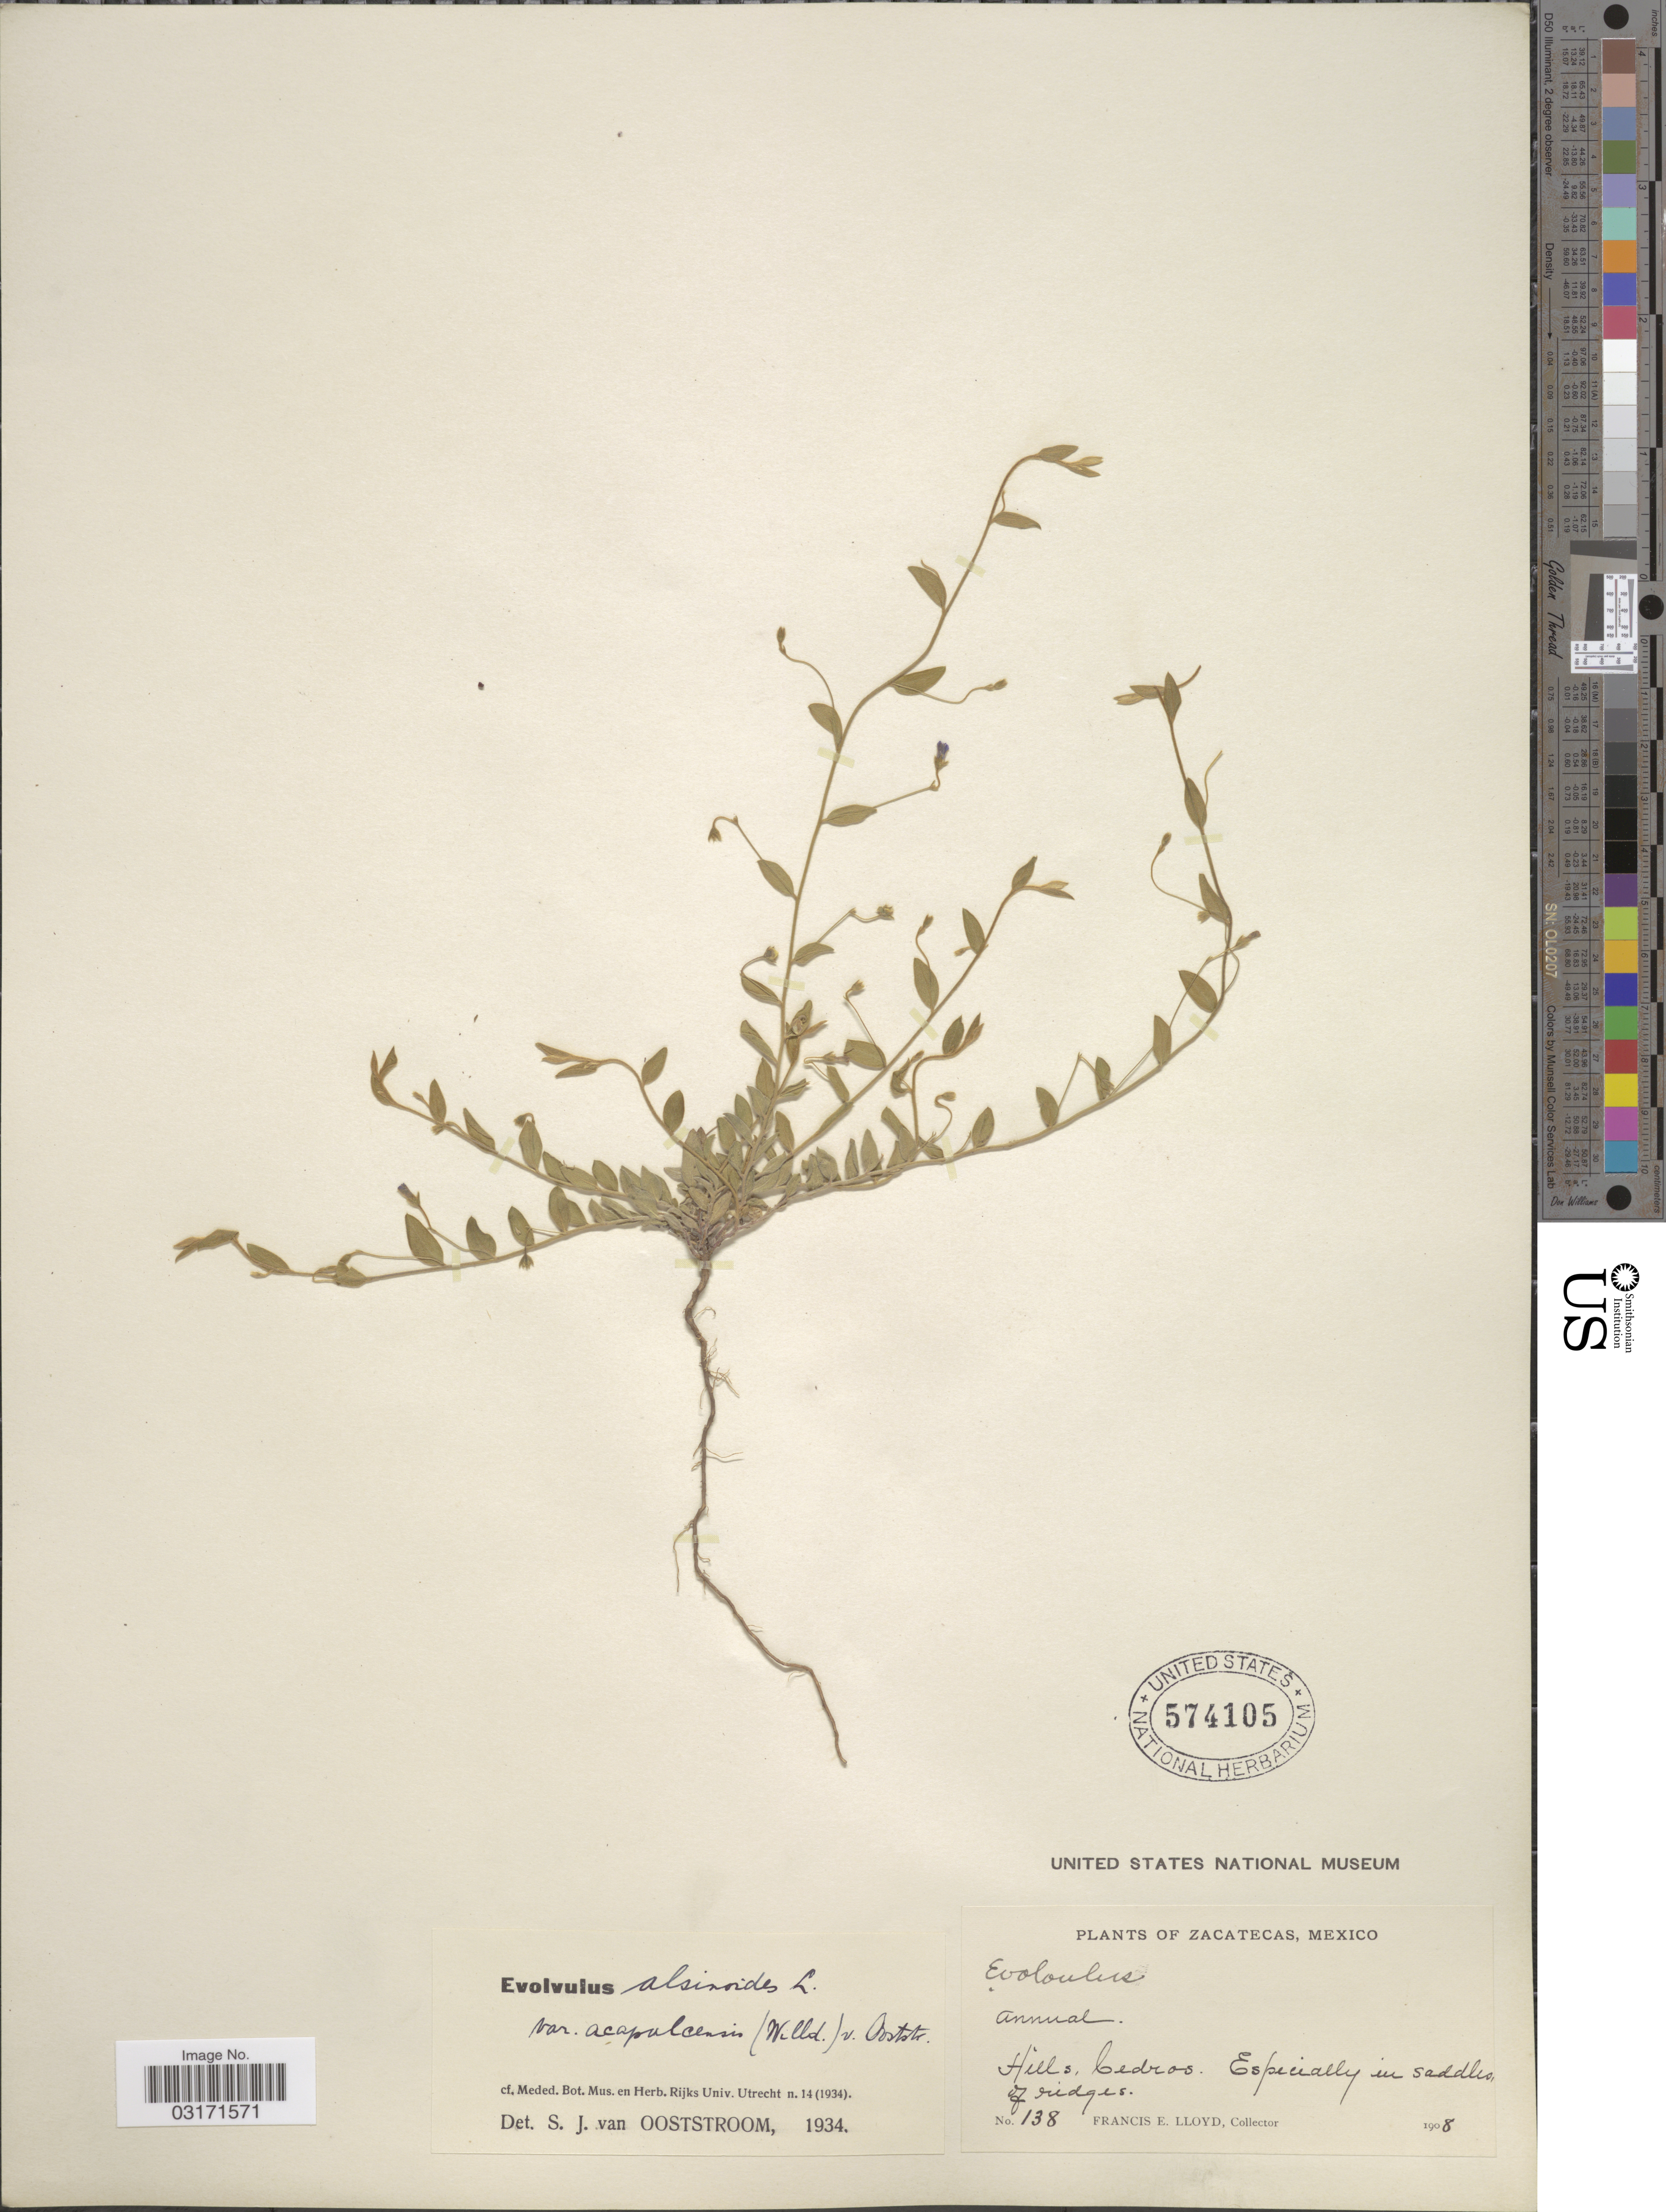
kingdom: Plantae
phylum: Tracheophyta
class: Magnoliopsida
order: Solanales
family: Convolvulaceae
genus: Evolvulus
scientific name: Evolvulus alsinoides var. acapulcensis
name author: (Willd. ex Schult.) Ooststr.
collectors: Lloyd, C. E.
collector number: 138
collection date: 1908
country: Mexico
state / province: Zacatecas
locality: Hills Cedros.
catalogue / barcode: US 574105